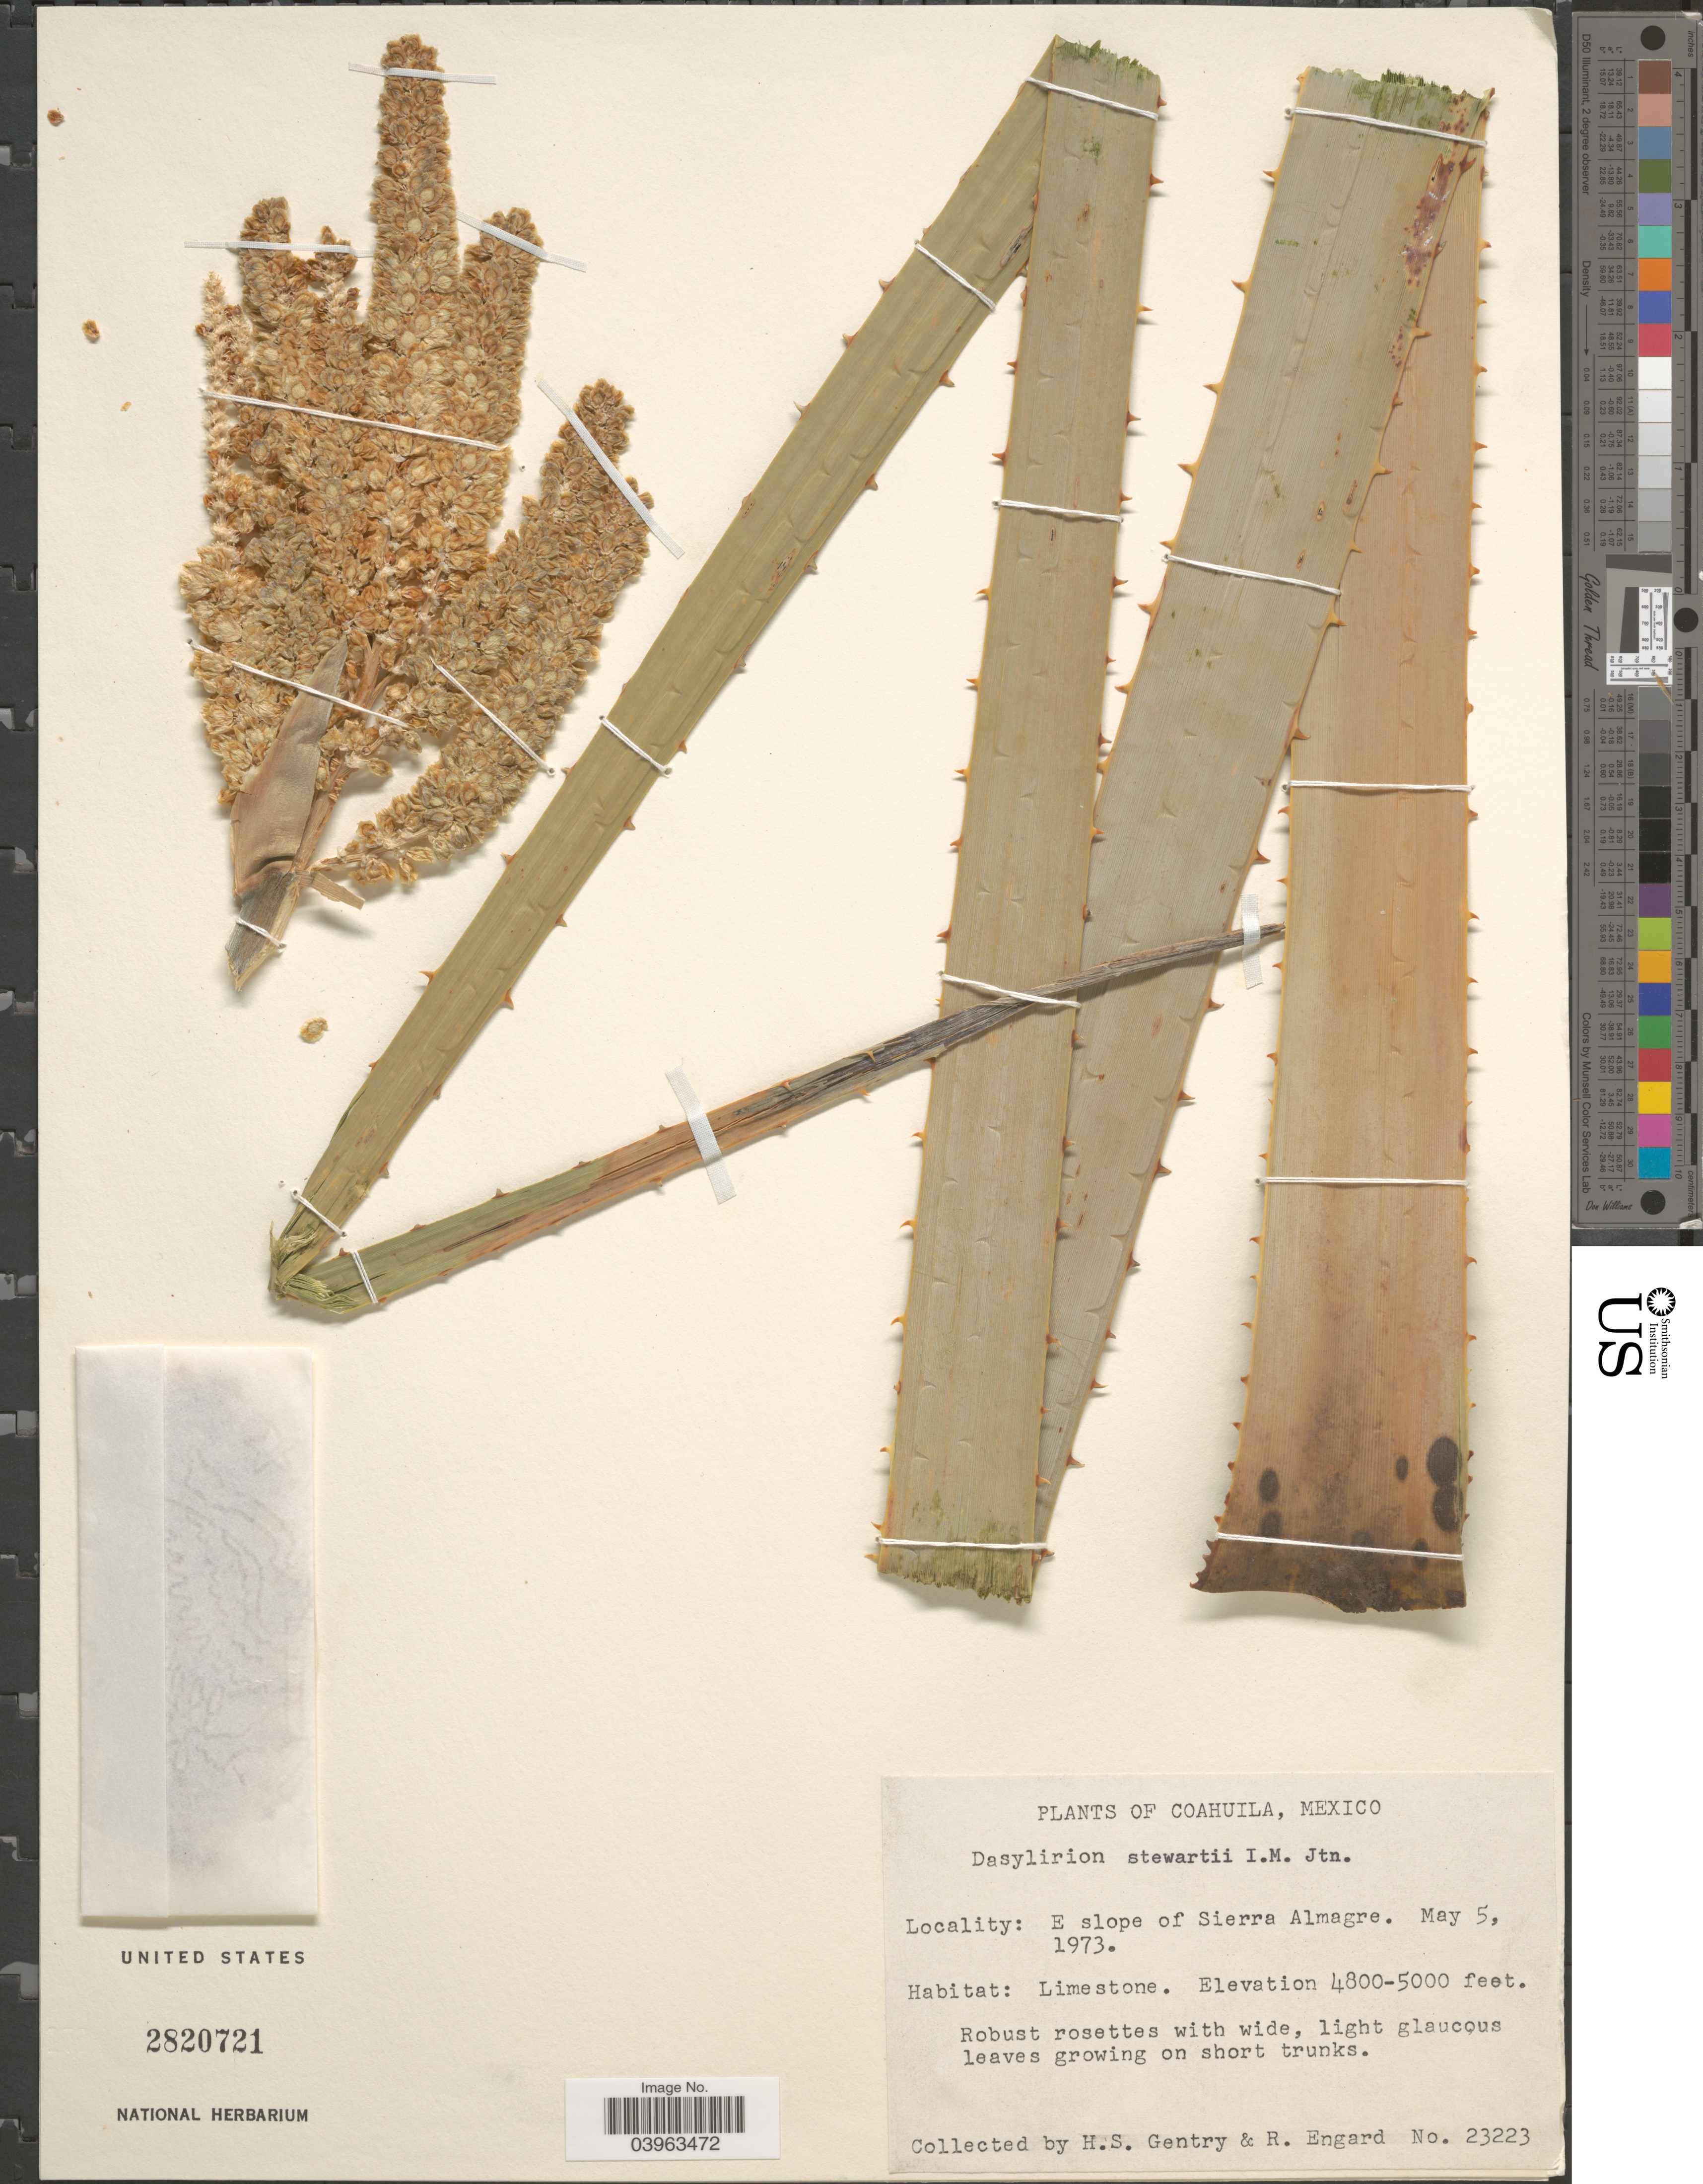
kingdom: Plantae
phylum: Tracheophyta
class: Liliopsida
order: Asparagales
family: Asparagaceae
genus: Dasylirion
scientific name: Dasylirion stewartii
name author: I.M. Johnst.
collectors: H. S. Gentry & R. Engard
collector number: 23223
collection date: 1973-05-05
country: Mexico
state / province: Coahuila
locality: E slope of Sierra Almagre. Limestone.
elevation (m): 1463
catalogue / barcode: US 2820721